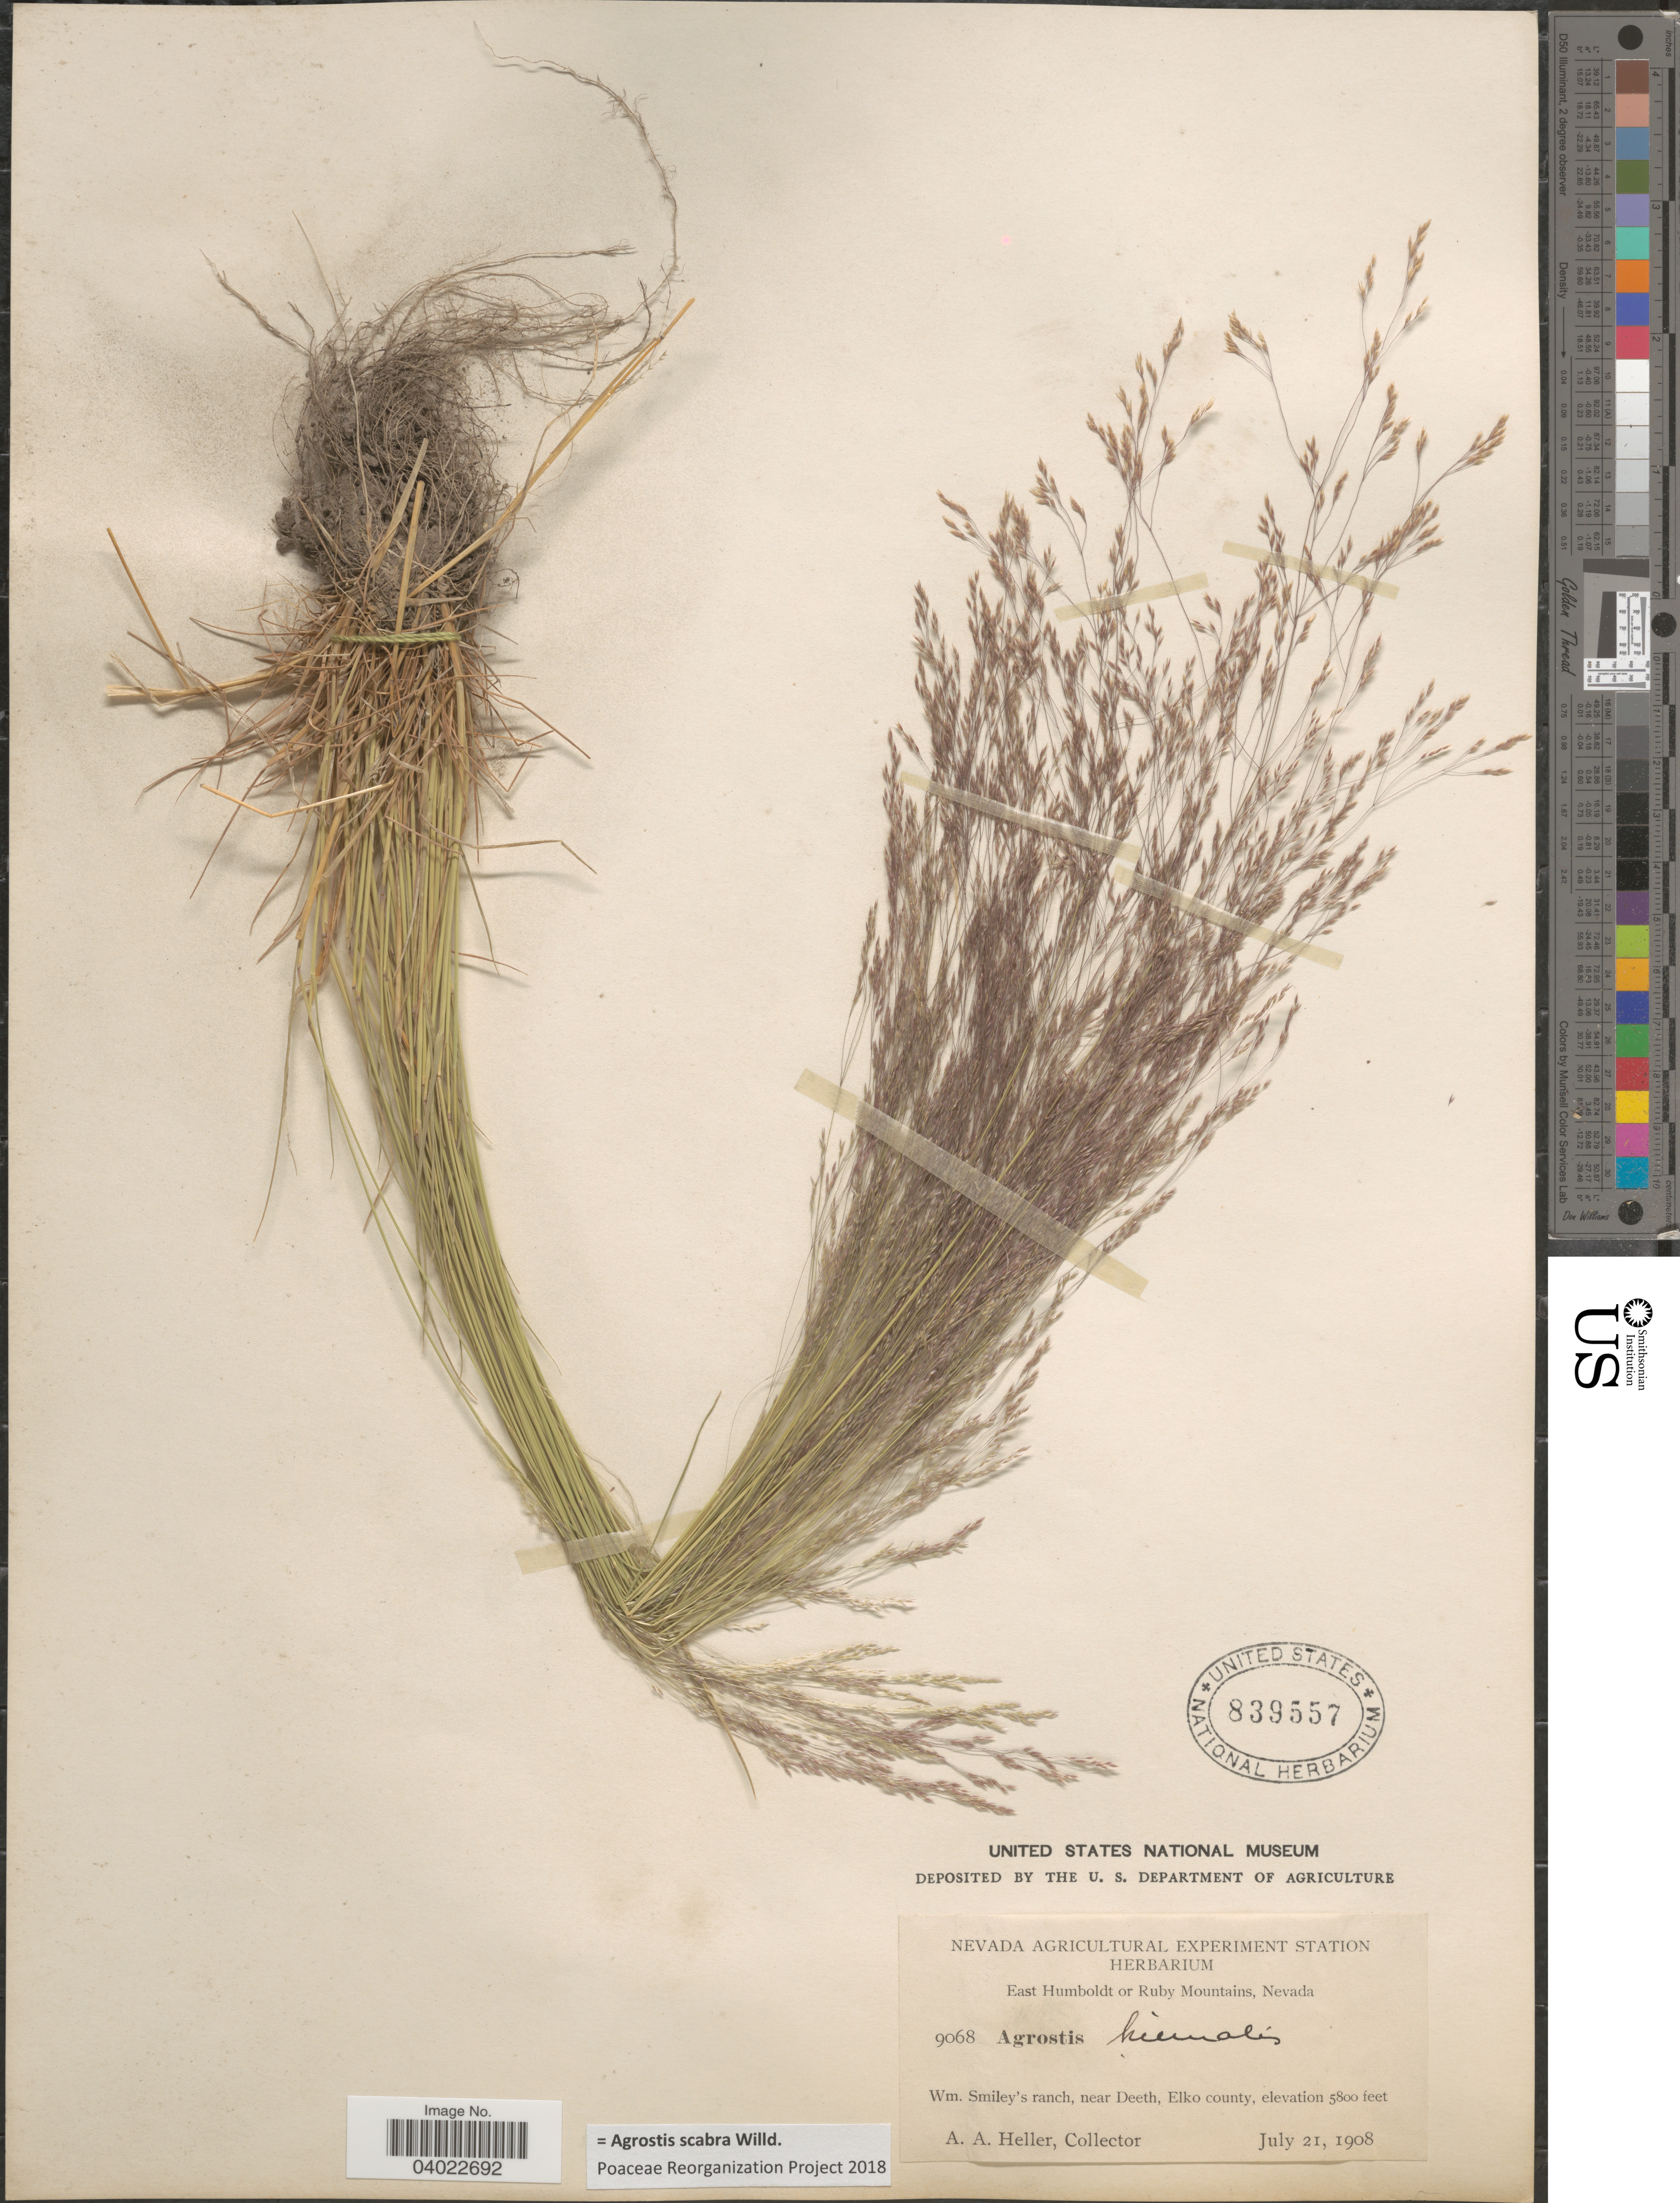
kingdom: Plantae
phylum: Tracheophyta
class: Liliopsida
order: Poales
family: Poaceae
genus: Agrostis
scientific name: Agrostis scabra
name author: Willd.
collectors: A. A. Heller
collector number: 9068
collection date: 1908-07-21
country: United States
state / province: Nevada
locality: East Humboldt or Ruby Mountains. Wm. Smiley's ranch, near Deeth, Elko county.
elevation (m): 1768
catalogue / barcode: US 839557